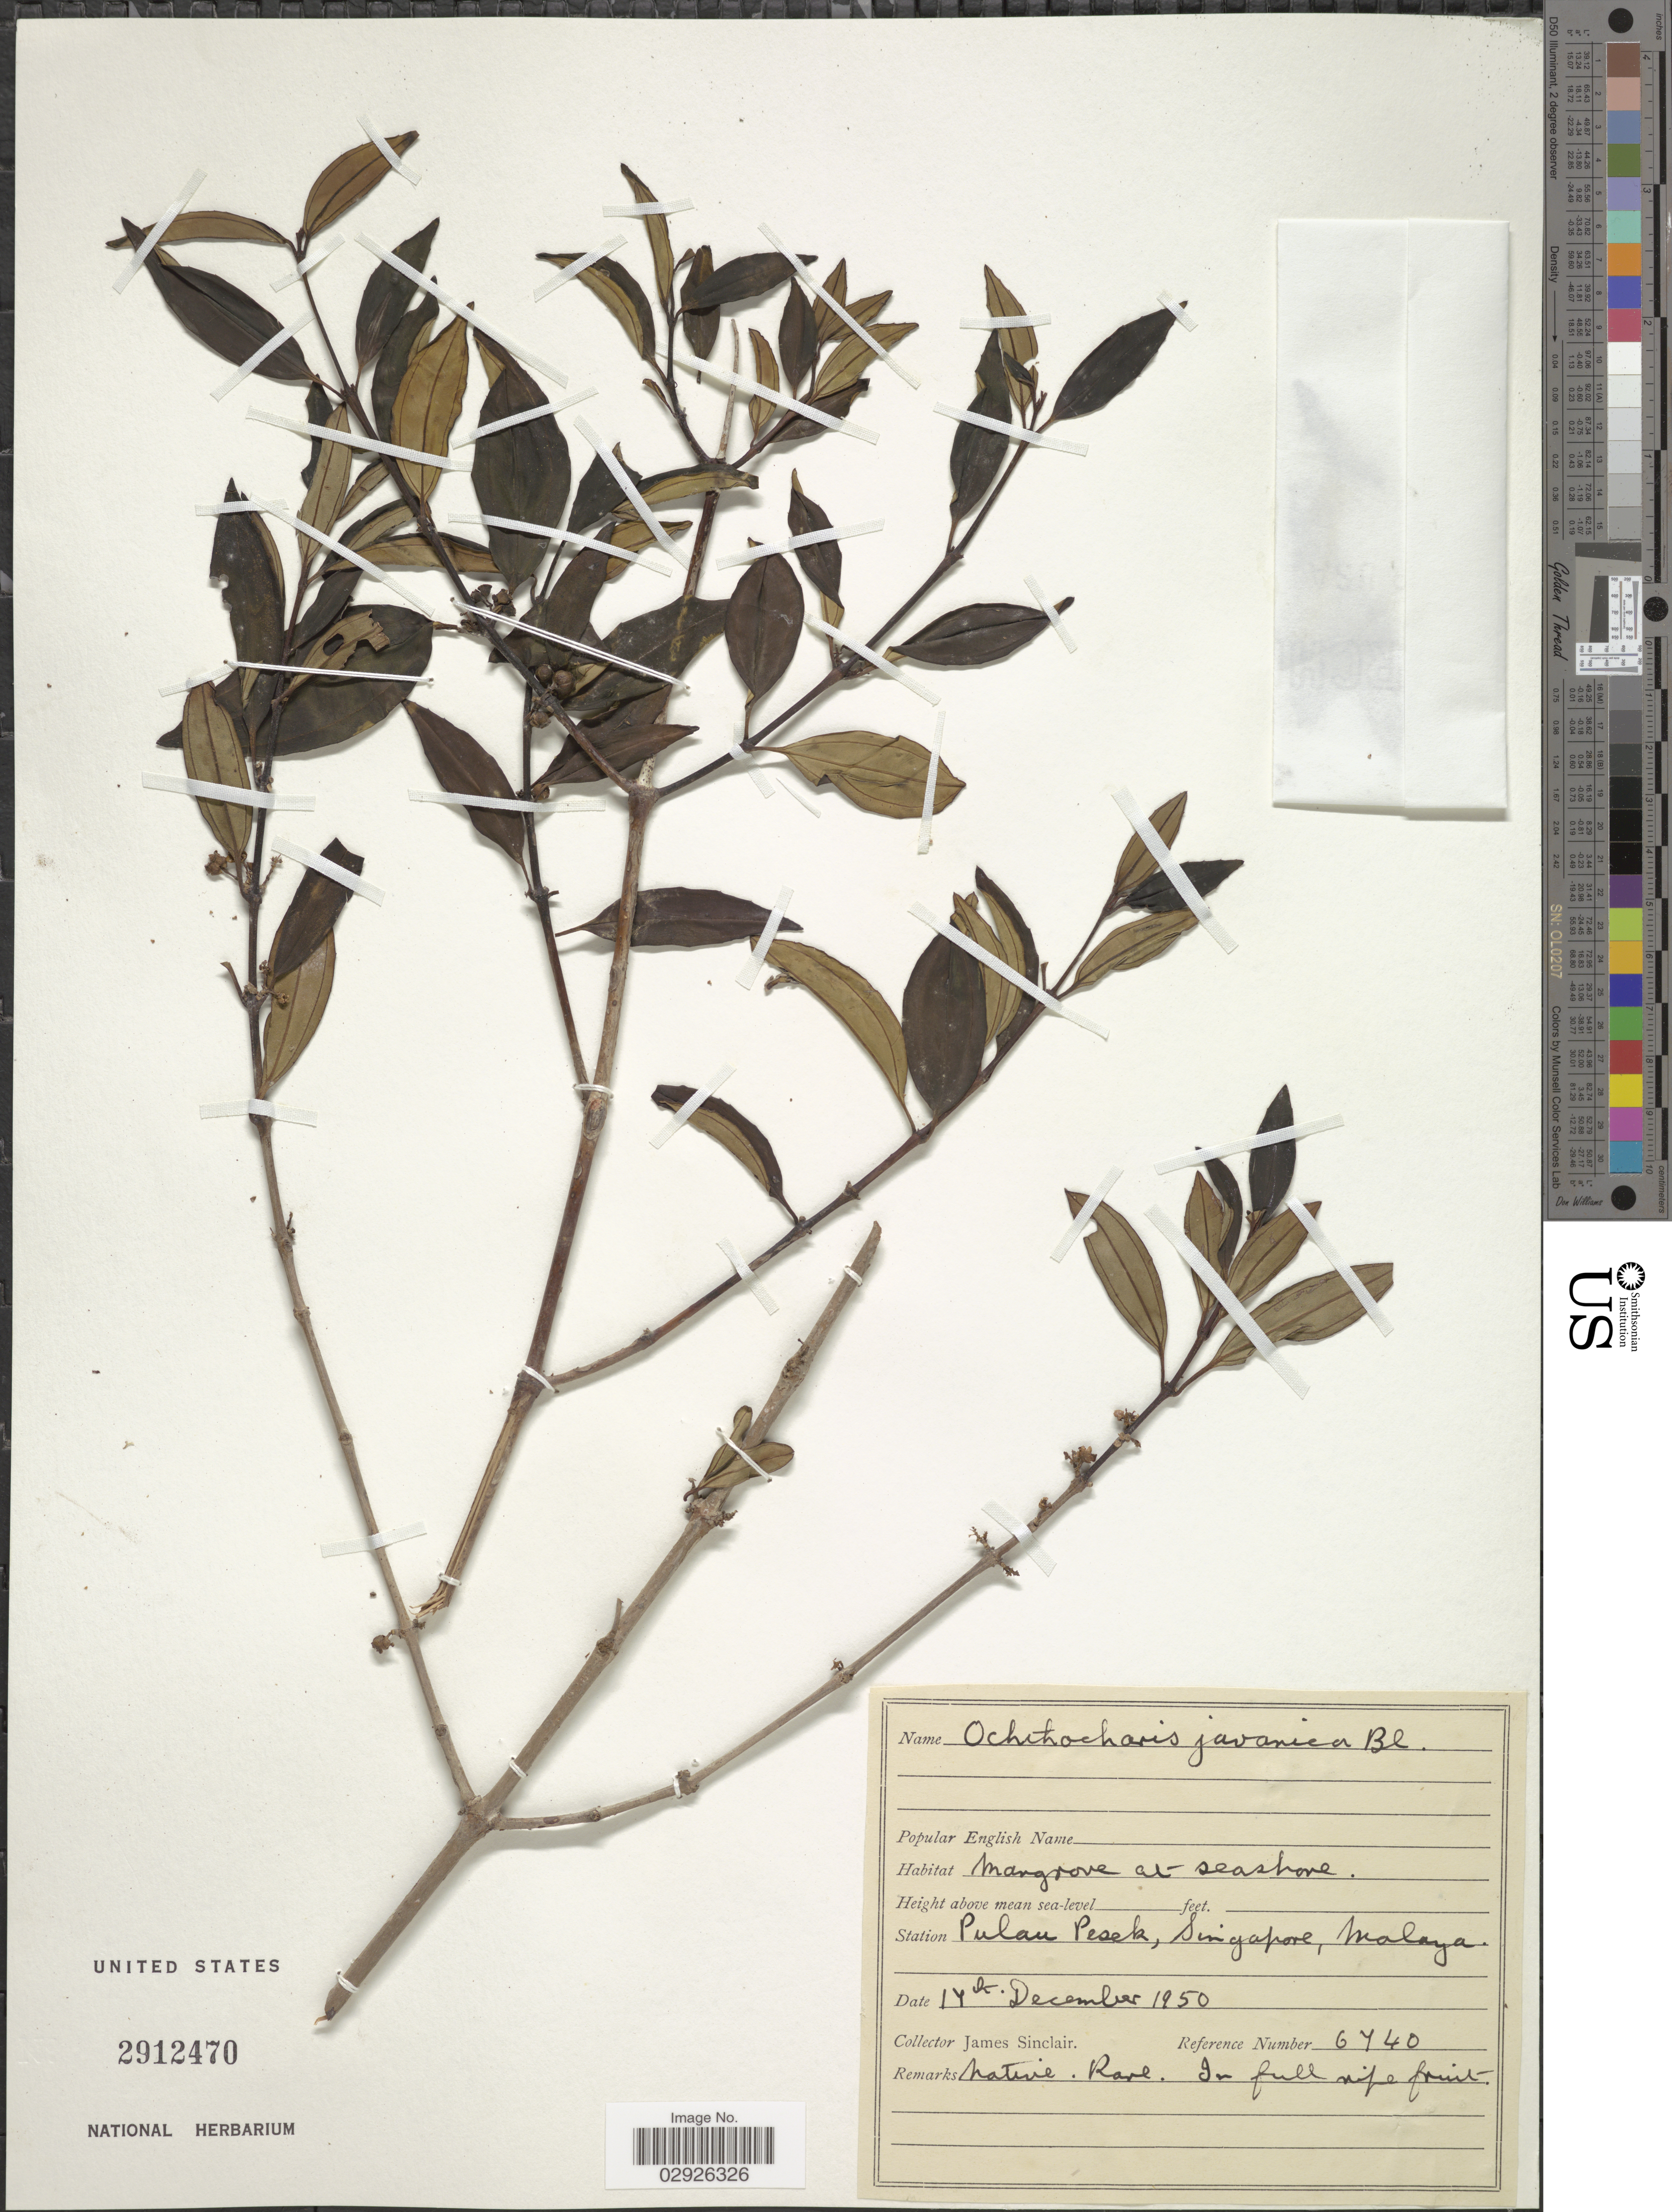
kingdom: Plantae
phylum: Tracheophyta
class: Magnoliopsida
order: Myrtales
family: Melastomataceae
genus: Ochthocharis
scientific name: Ochthocharis javanica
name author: Blume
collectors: J. Sinclair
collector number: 6740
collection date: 1950-12-17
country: Singapore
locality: Station Pulau Pesek, Singapore, Malaya.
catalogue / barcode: US 2912470